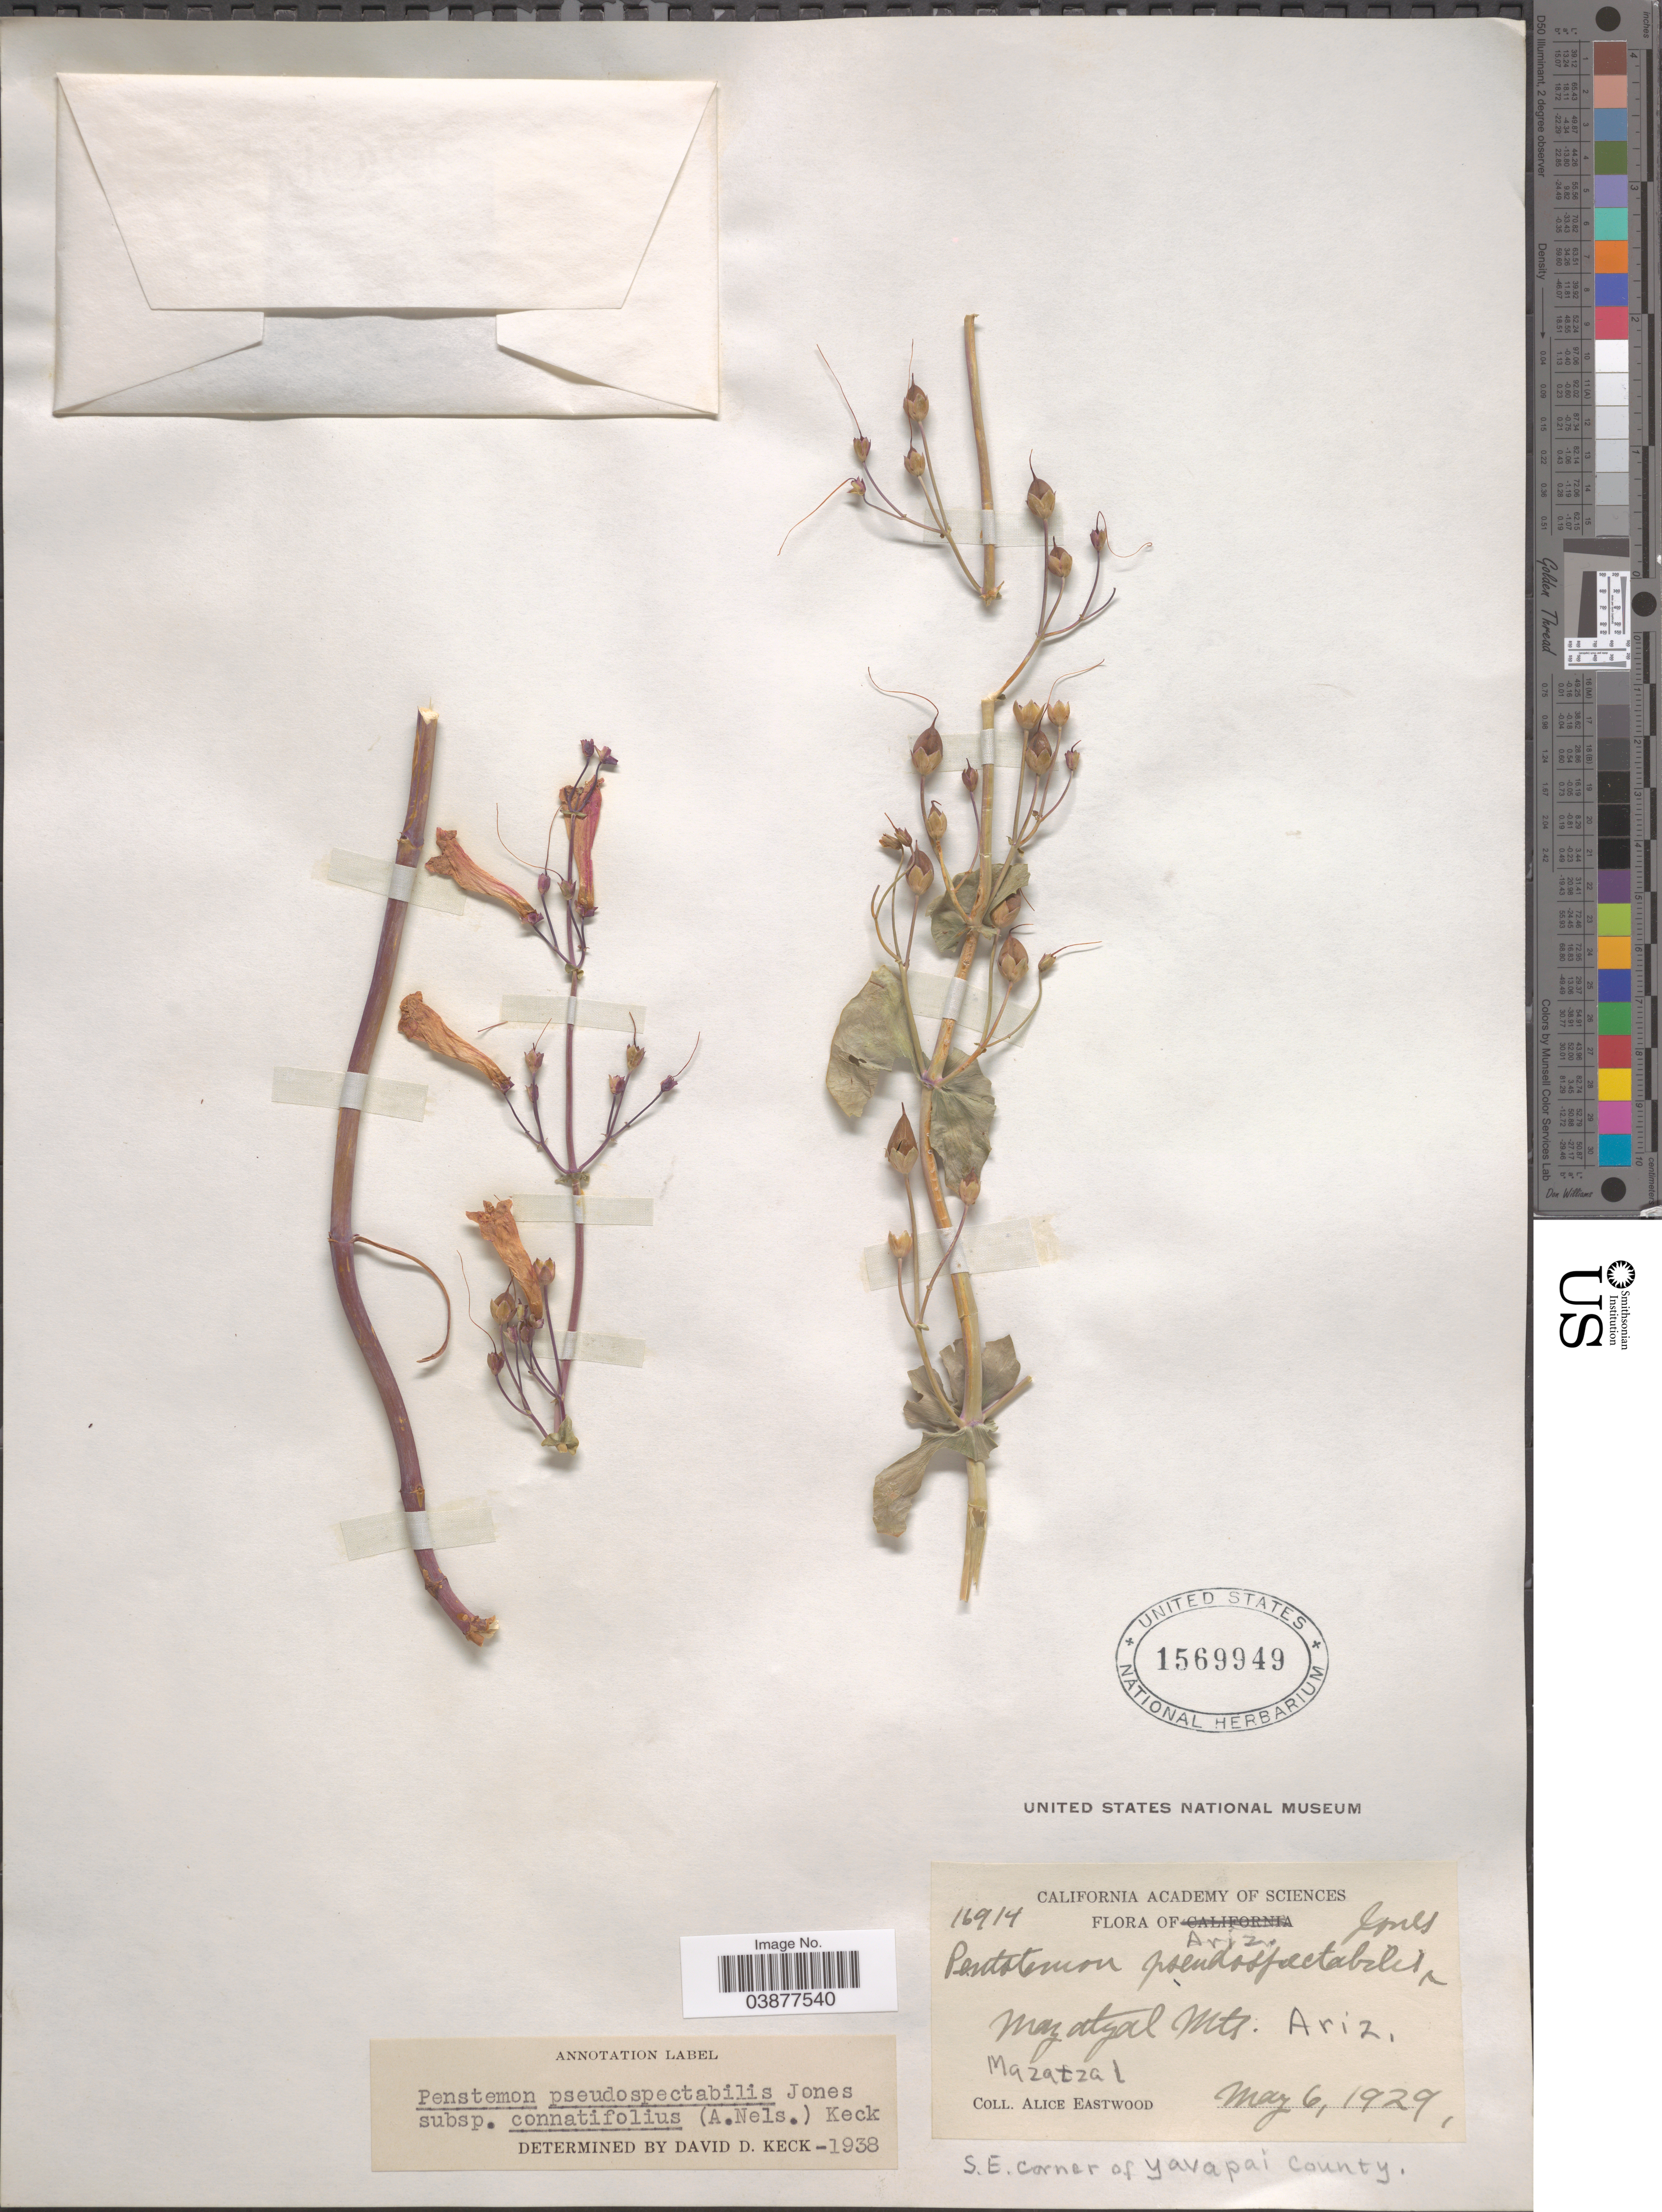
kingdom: Plantae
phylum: Tracheophyta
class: Magnoliopsida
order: Lamiales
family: Plantaginaceae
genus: Penstemon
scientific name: Penstemon pseudospectabilis var. connatifolius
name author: (A. Nelson) D.D. Keck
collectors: A. Eastwood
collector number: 16914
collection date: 1929-05-06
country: United States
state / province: Arizona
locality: Mazatzal Mts. Mazatzal.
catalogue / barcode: US 1569949